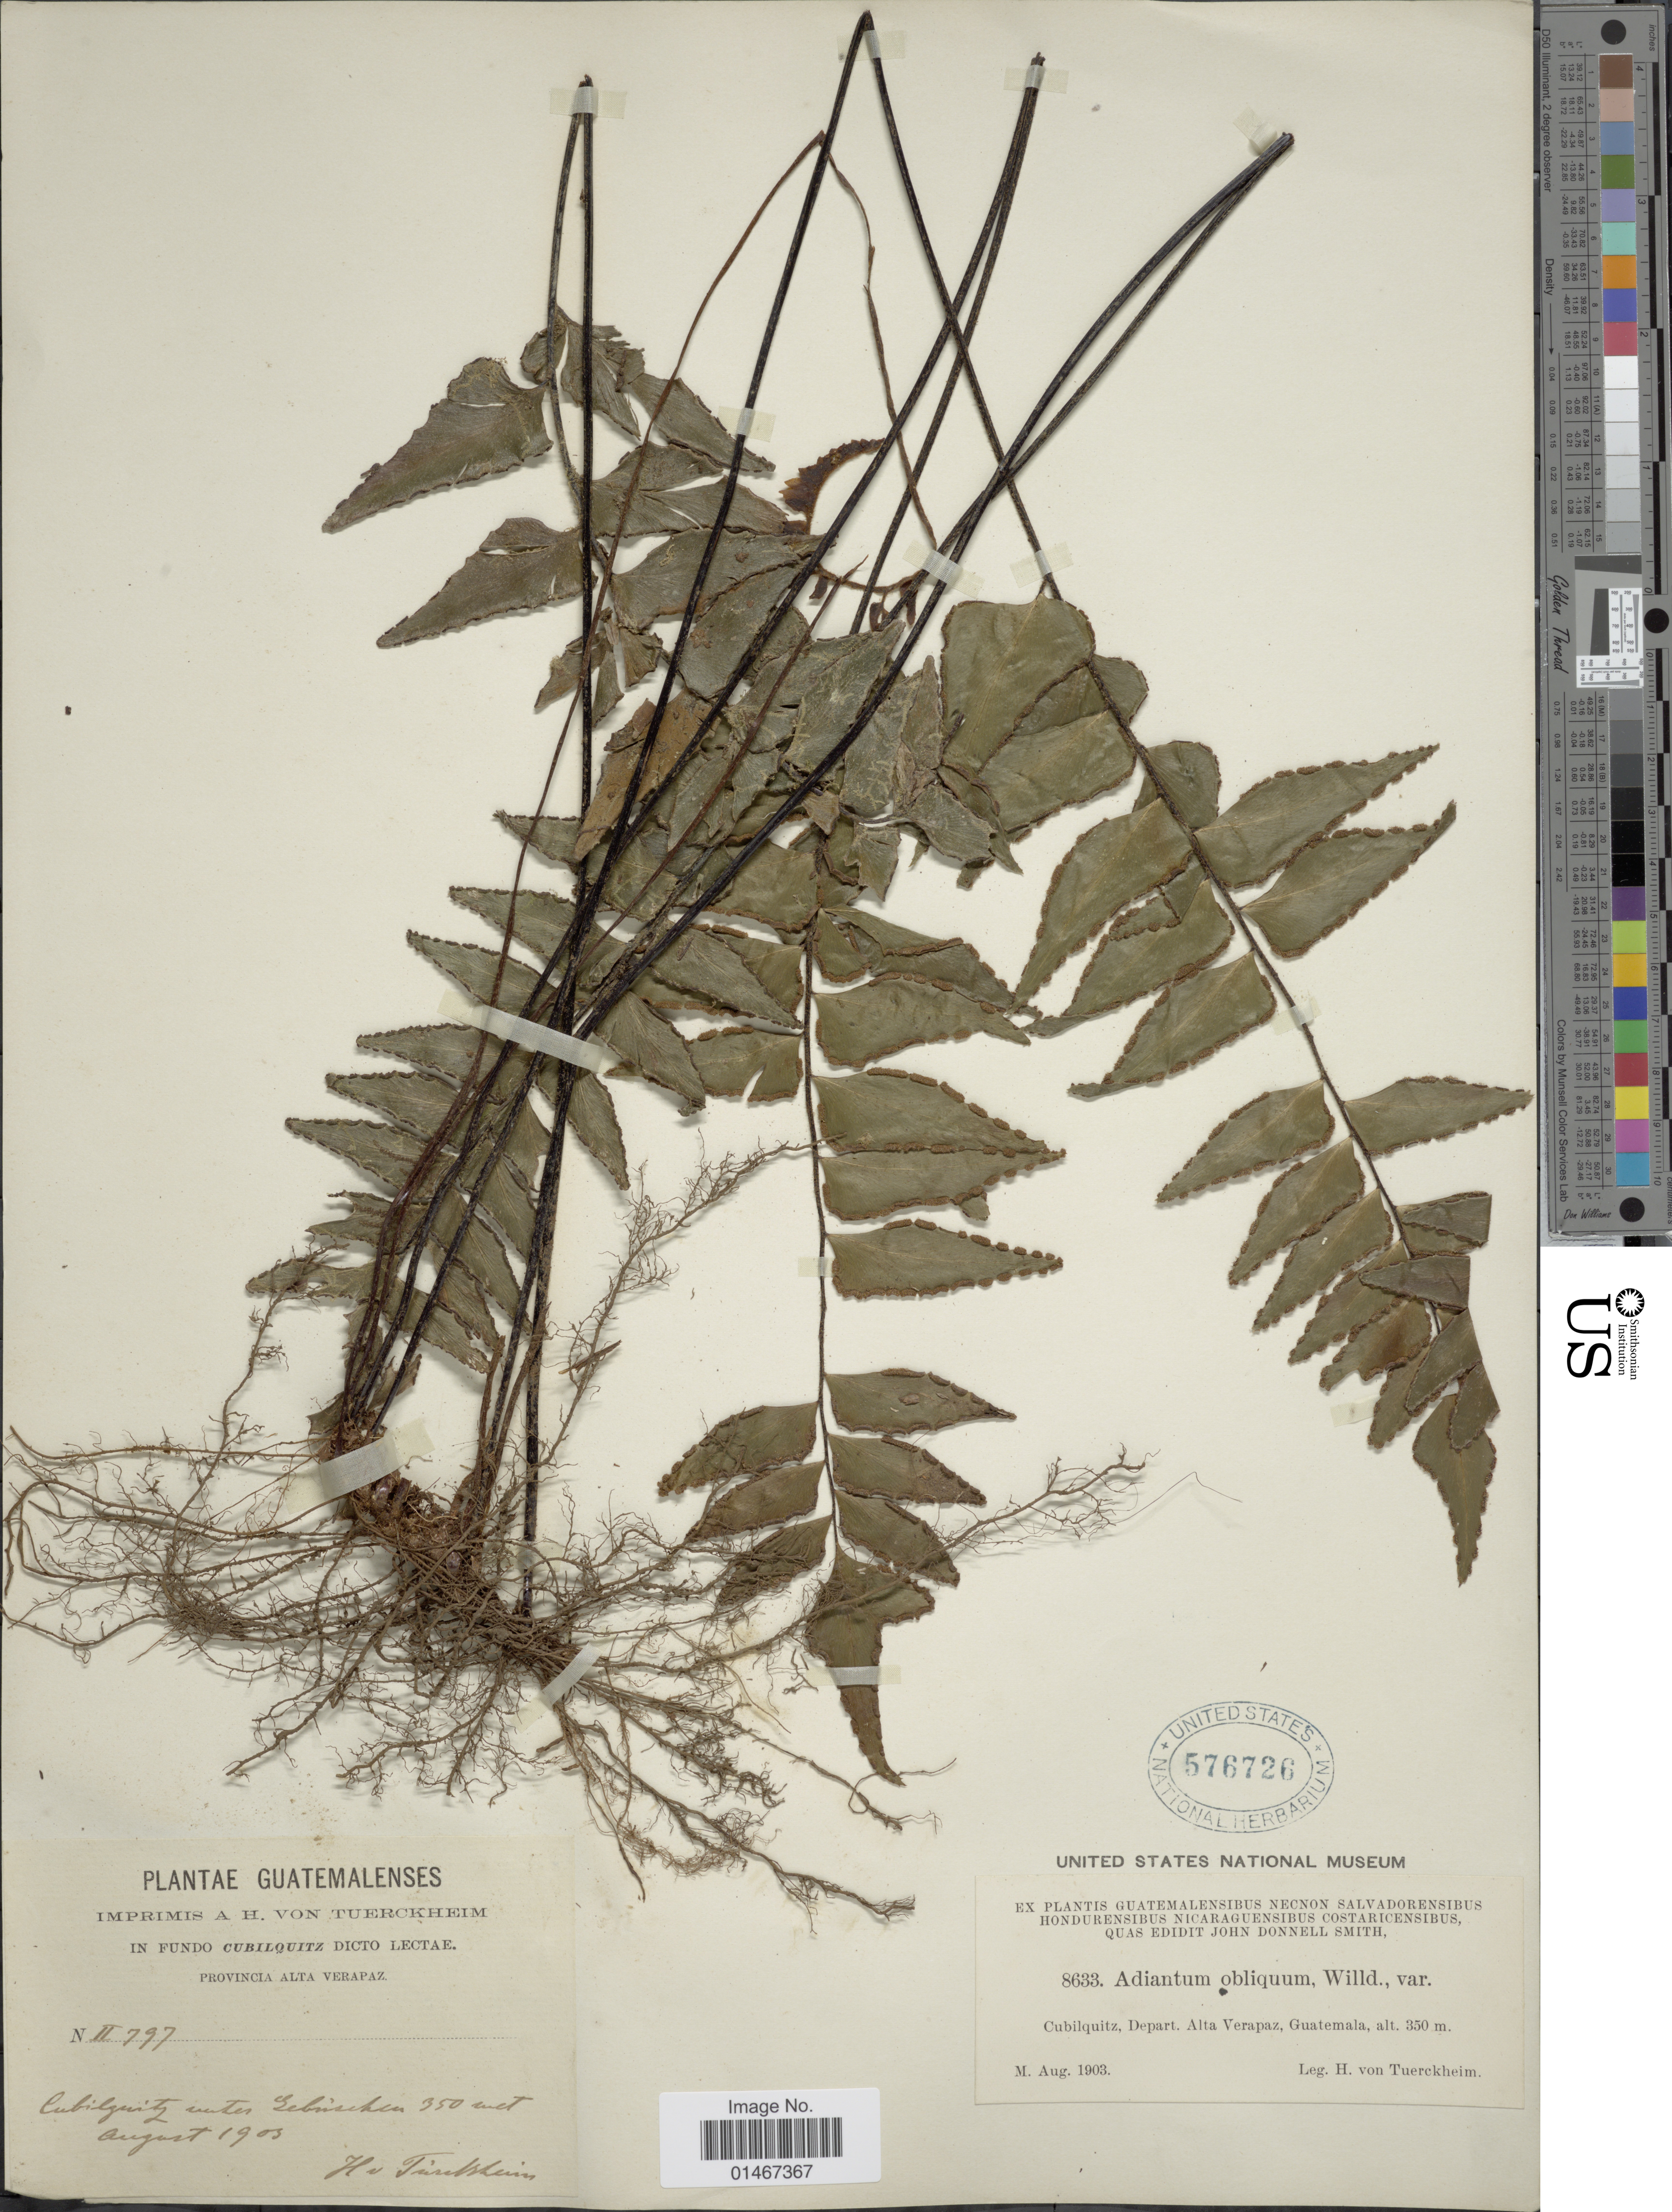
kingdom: Plantae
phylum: Tracheophyta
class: Polypodiopsida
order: Polypodiales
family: Pteridaceae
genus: Adiantum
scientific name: Adiantum obliquum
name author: Willd.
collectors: H. von Türckheim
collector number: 8633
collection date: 1903-08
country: Guatemala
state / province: Alta Verapaz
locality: Cubilquitz, Depart. Alta Verapaz.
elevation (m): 350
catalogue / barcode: US 576726